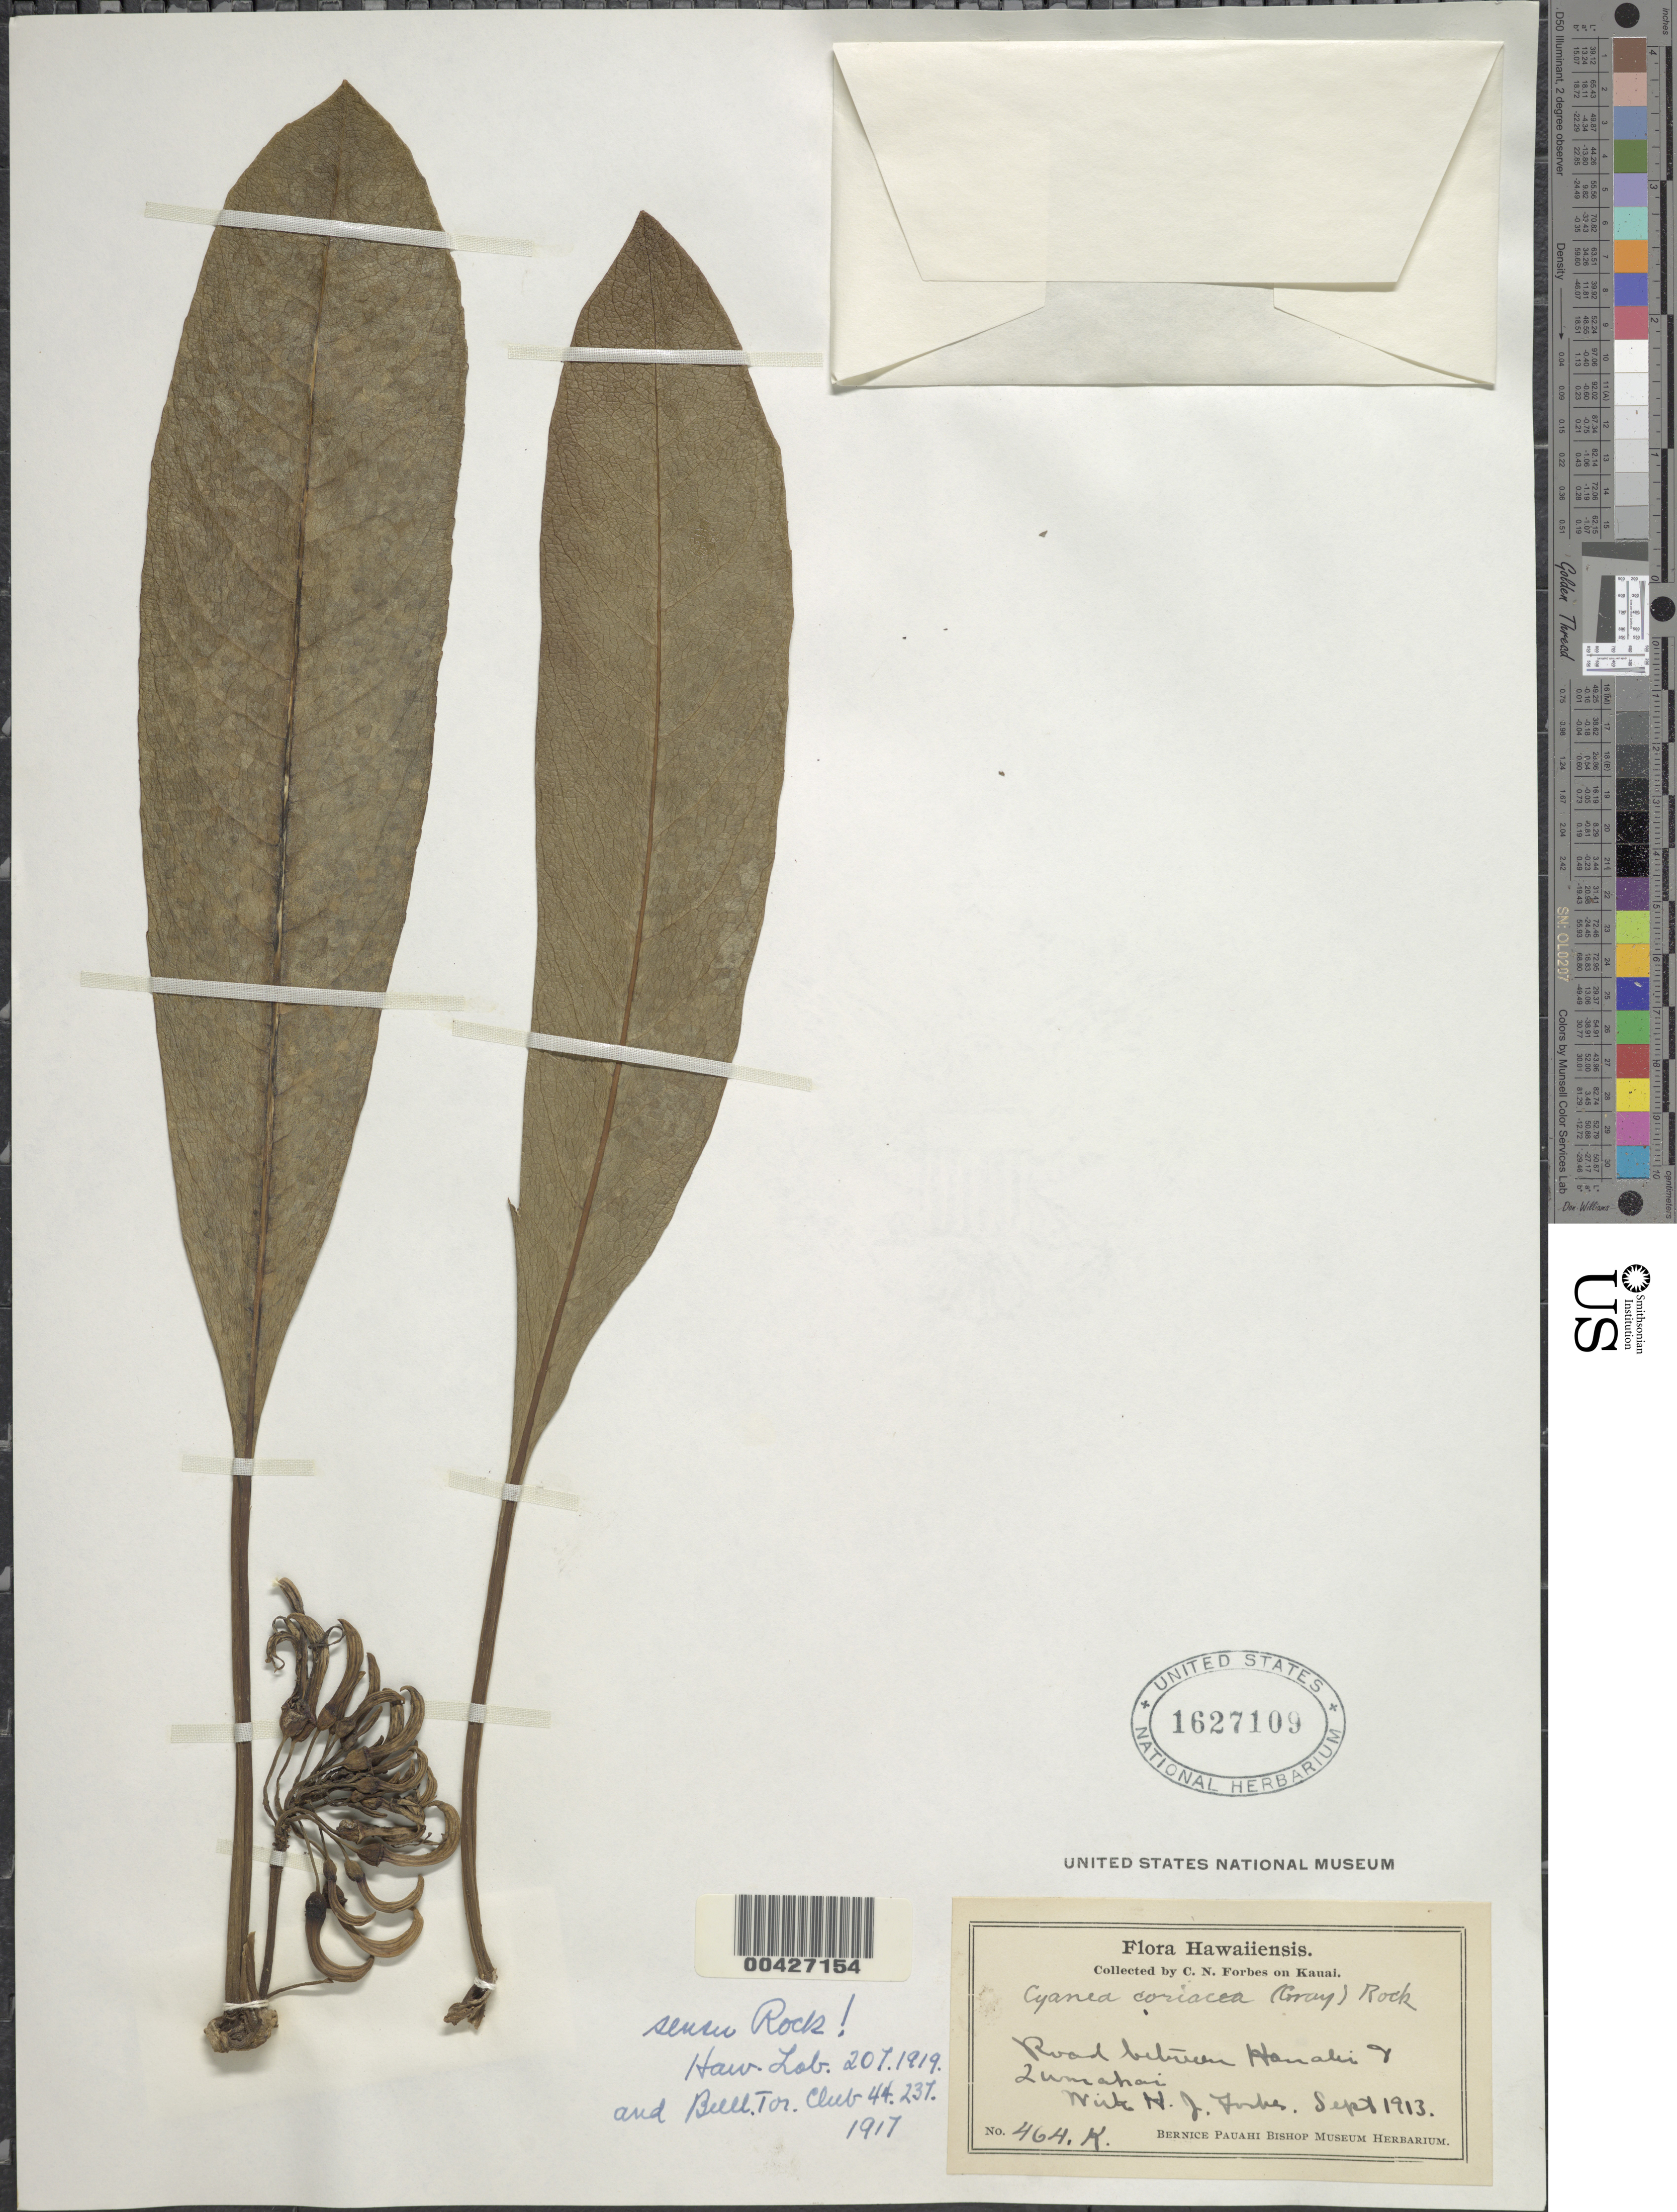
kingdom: Plantae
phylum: Tracheophyta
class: Magnoliopsida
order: Asterales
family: Campanulaceae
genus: Cyanea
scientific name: Cyanea coriacea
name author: (A. Gray) Hillebr.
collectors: C. N. Forbes & H. Forbes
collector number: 464.K.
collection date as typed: Sep 1913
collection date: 1913-09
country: United States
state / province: Hawaii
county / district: Kauai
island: Kaua'i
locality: Road between Honalu and Lumahai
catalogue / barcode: US 1627109